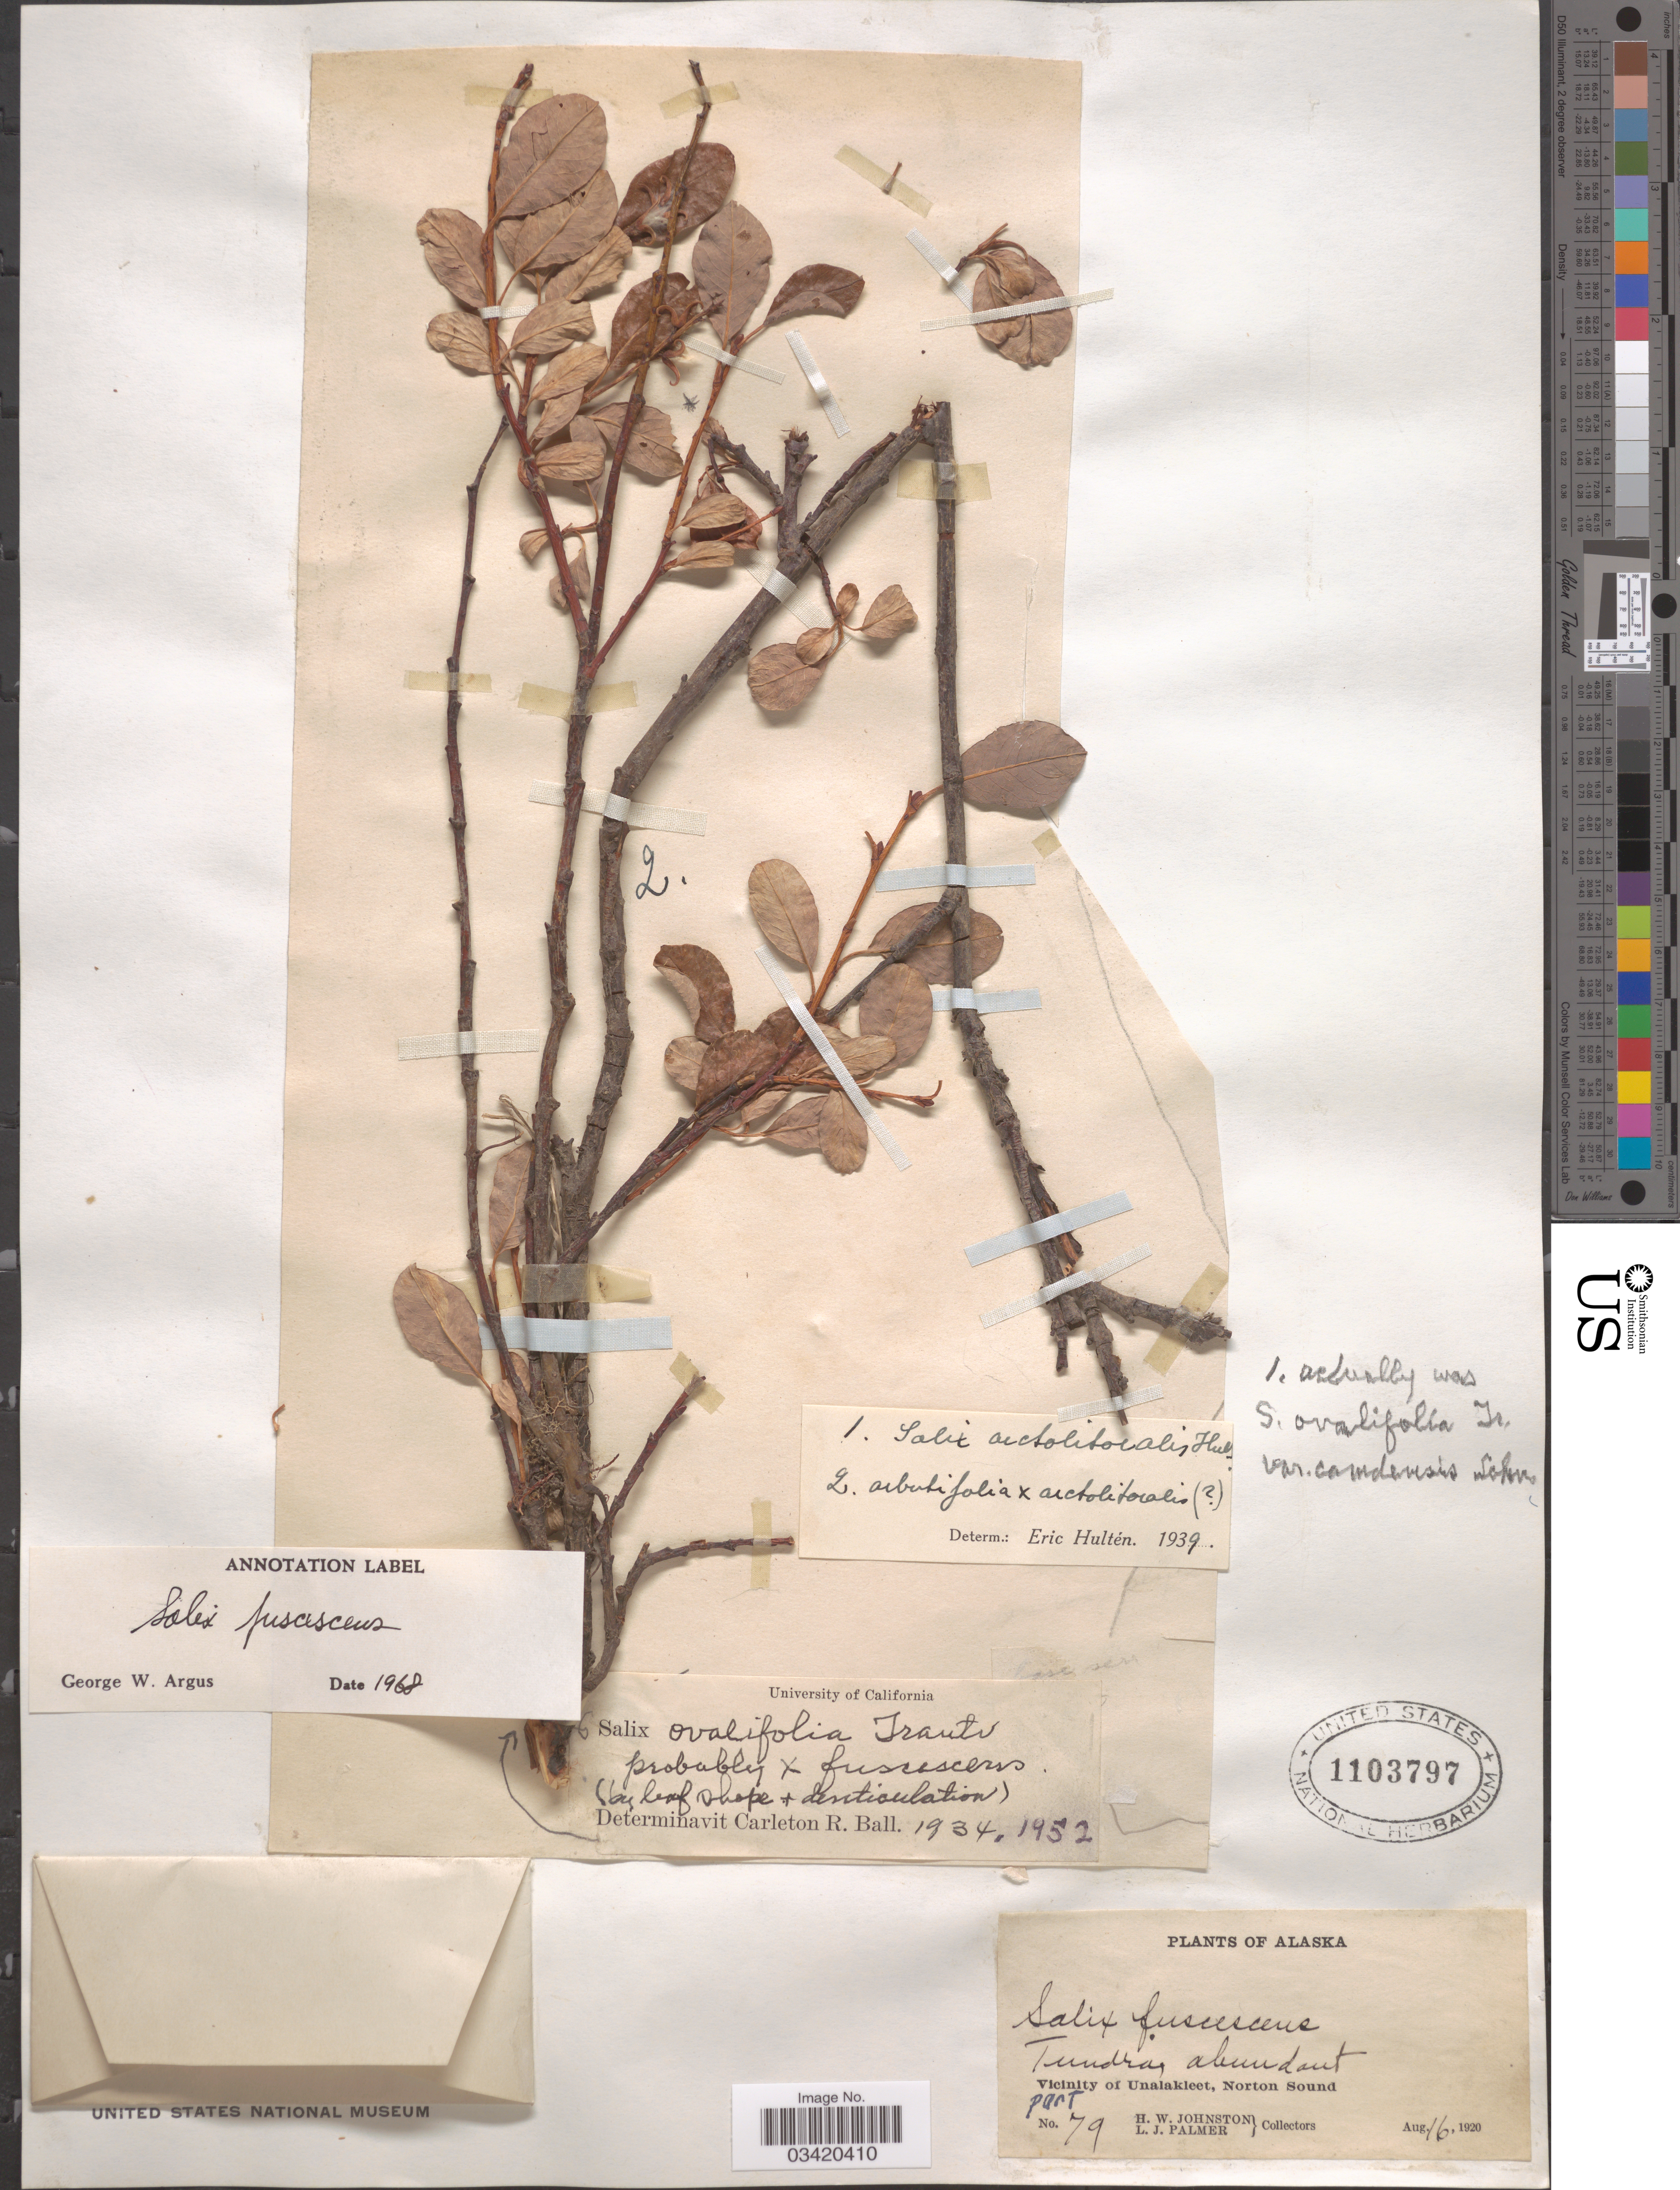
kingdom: Plantae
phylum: Tracheophyta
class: Magnoliopsida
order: Malpighiales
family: Salicaceae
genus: Salix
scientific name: Salix fuscescens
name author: Andersson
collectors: H. W. Johnston & L. J. Palmer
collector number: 79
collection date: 1920-08-16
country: United States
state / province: Alaska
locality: Vicinity of Unalakleet, Norton Sound.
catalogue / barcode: US 1103797